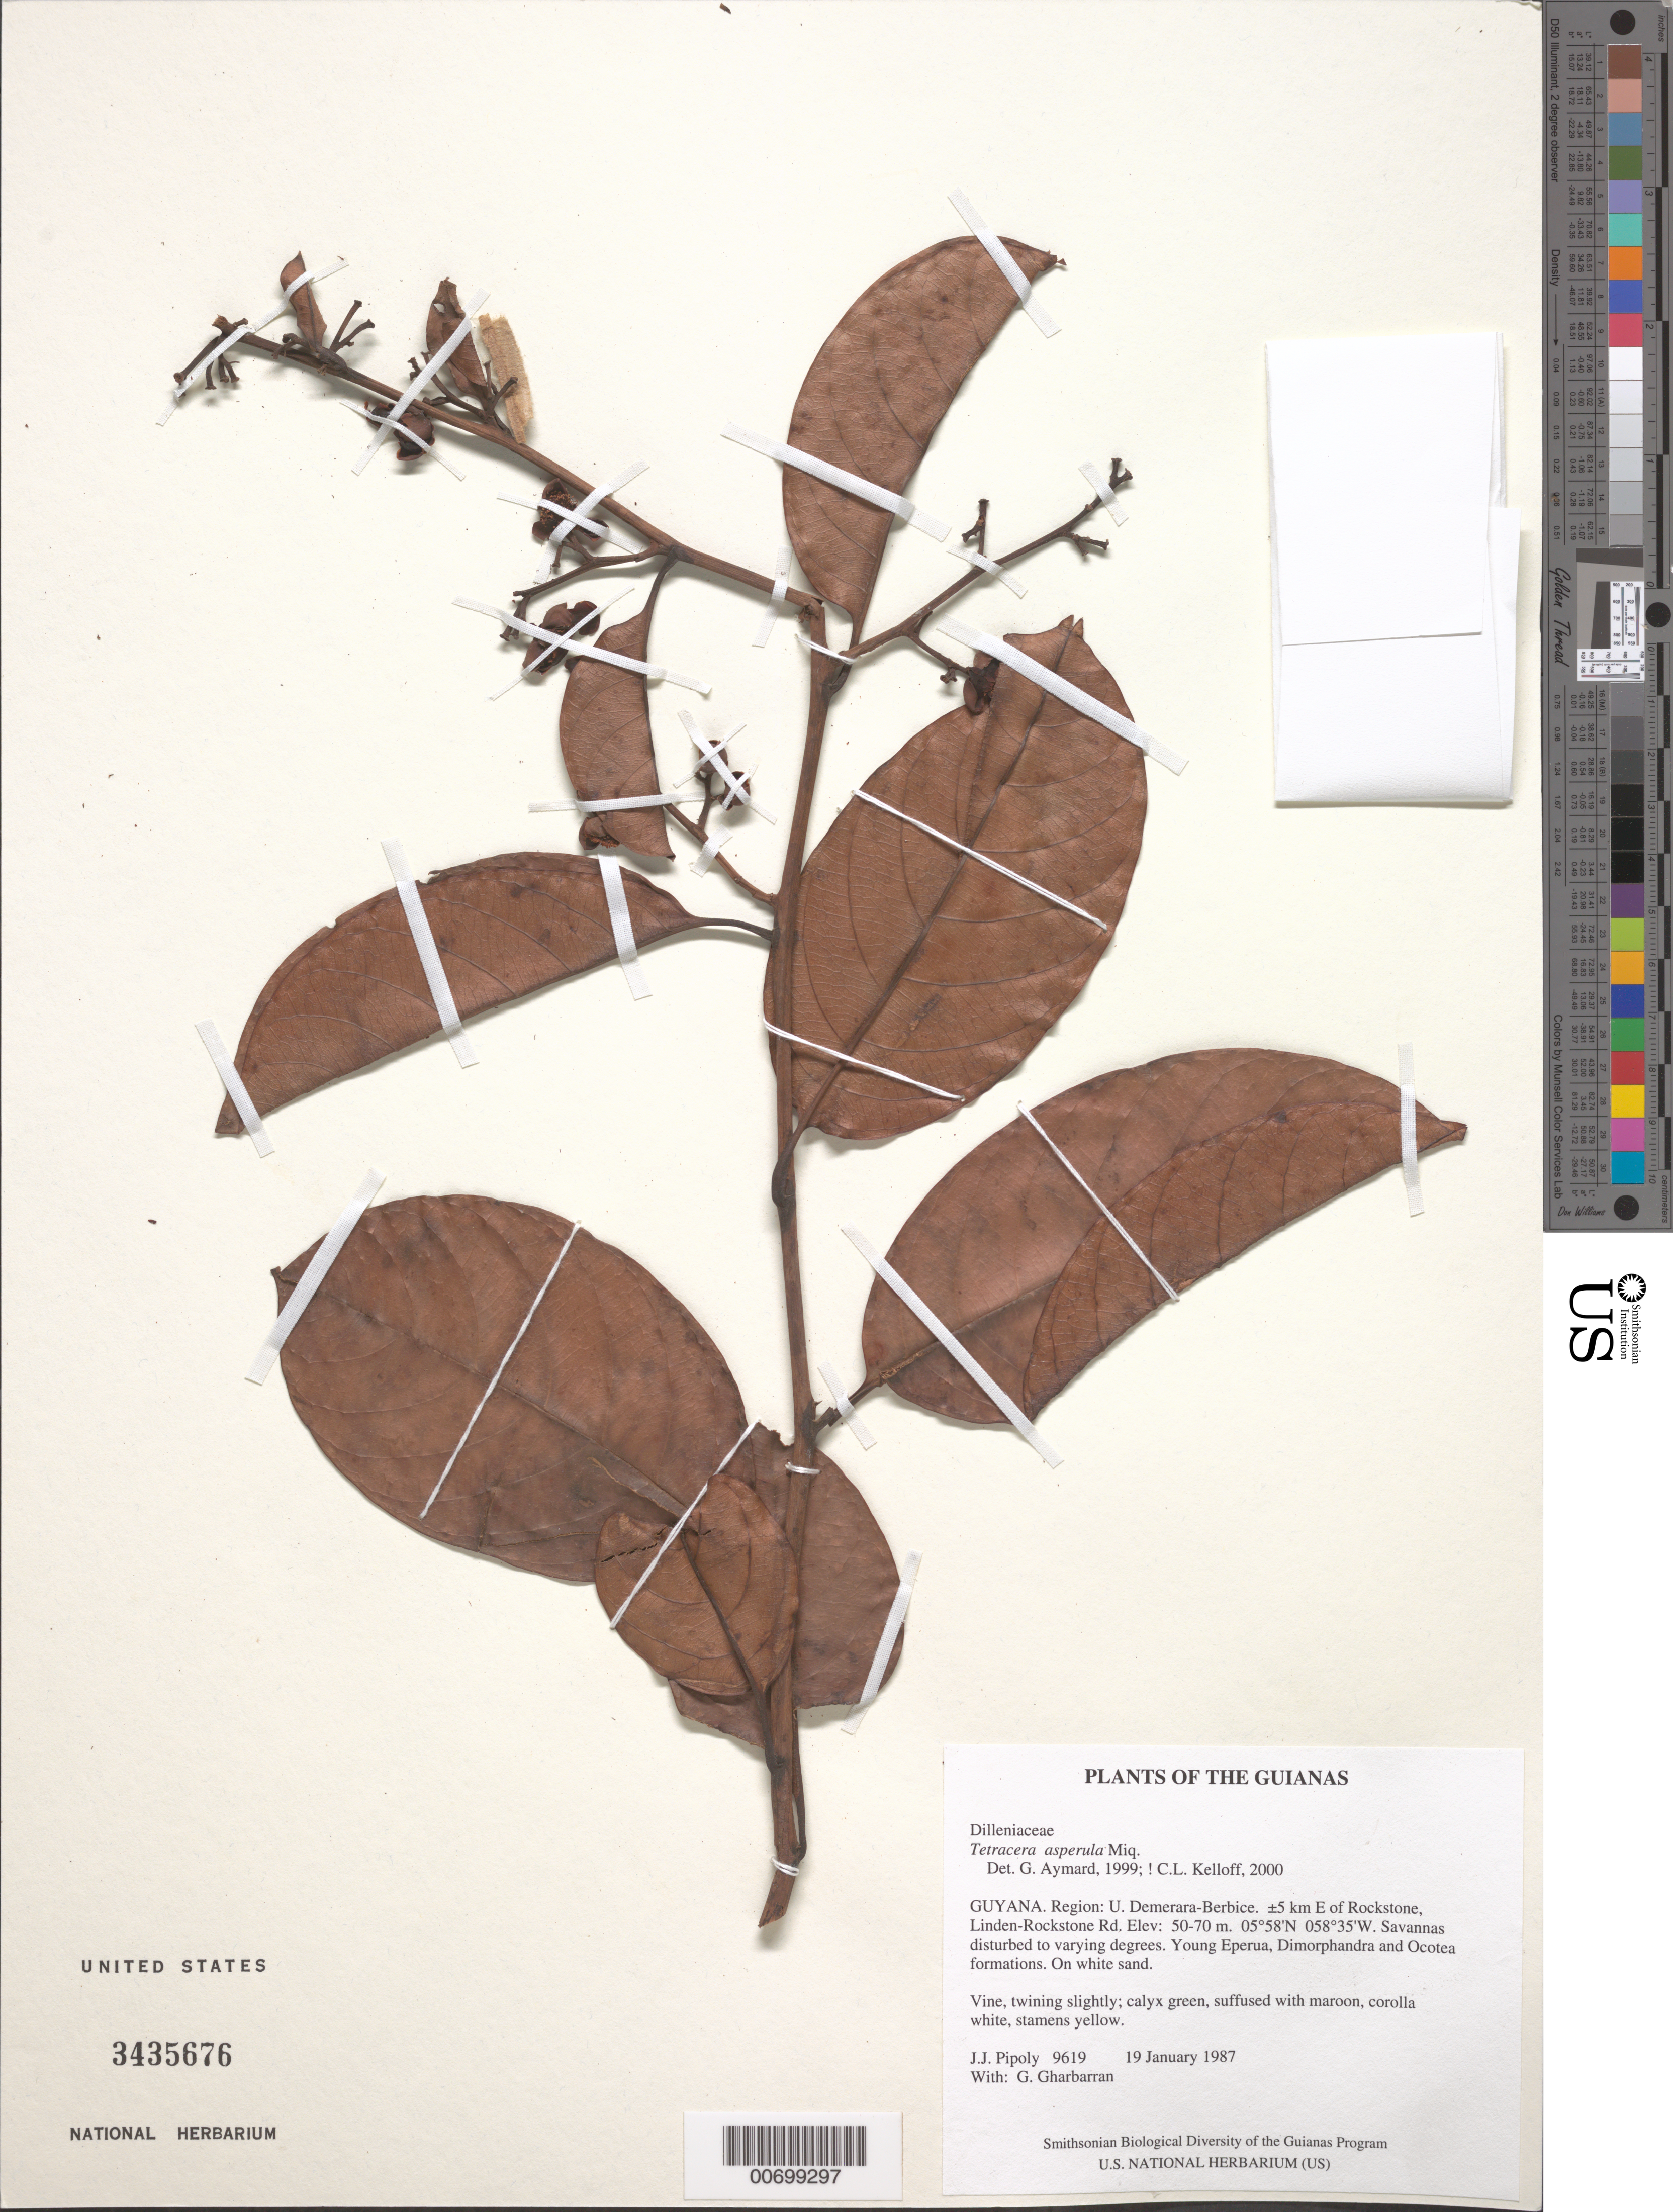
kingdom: Plantae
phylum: Tracheophyta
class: Magnoliopsida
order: Dilleniales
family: Dilleniaceae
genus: Tetracera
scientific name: Tetracera asperula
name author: Miq.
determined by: Kelloff, Carol L., (US), Smithsonian Institution - National Museum of Natural History (UNITED STATES)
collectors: J. J. Pipoly & G. Gharbarran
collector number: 9619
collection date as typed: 19 January 1987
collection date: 1987-01-19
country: Guyana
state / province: U. Demerara-Berbice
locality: ±5 km E of Rockstone, Linden-Rockstone Rd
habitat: Savannas disturbed to varying degrees. Young Eperua, Dimorphandra and Ocotea formations. On white sand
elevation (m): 50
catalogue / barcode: US 3435676